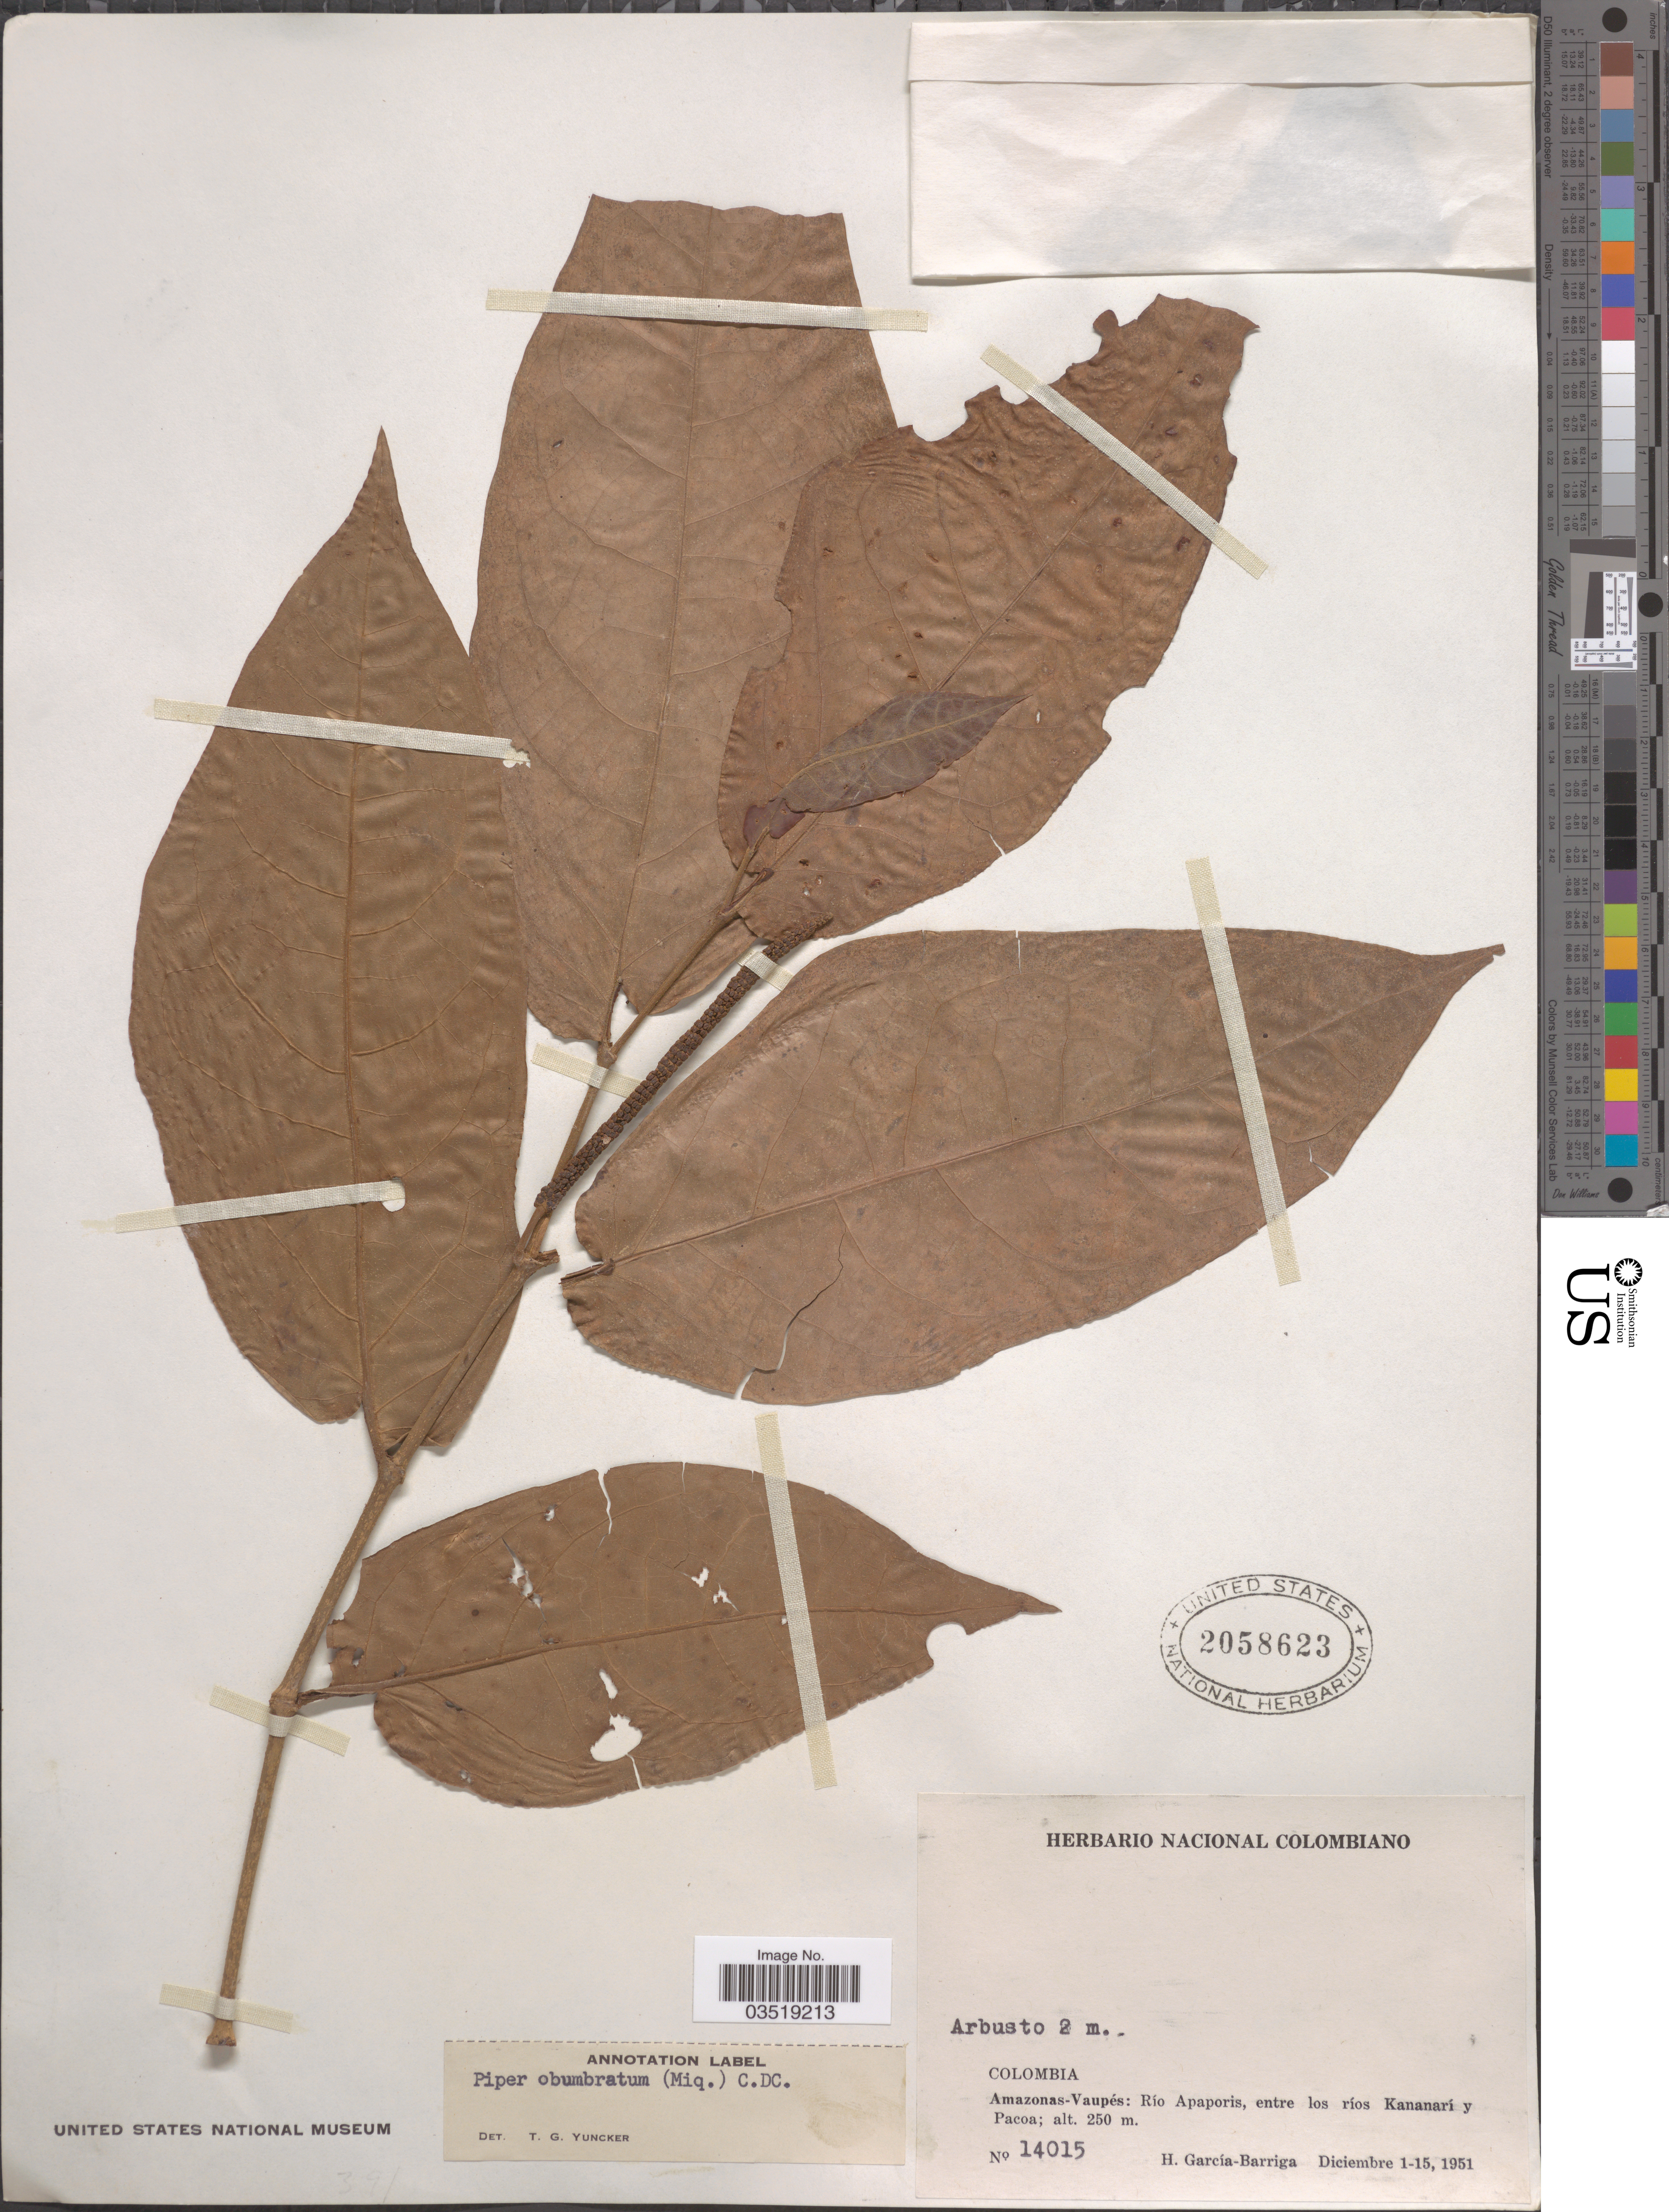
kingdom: Plantae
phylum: Tracheophyta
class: Magnoliopsida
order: Piperales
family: Piperaceae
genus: Piper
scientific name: Piper arboreum var. hirtellum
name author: Yunck.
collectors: H. García Barriga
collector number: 14015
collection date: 1951-12-01/1951-12-15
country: Colombia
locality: Amazonas-Vaupés: Río Apaporis, entre los ríos Kananarí y Pacoa.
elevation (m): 250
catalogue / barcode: US 2058623